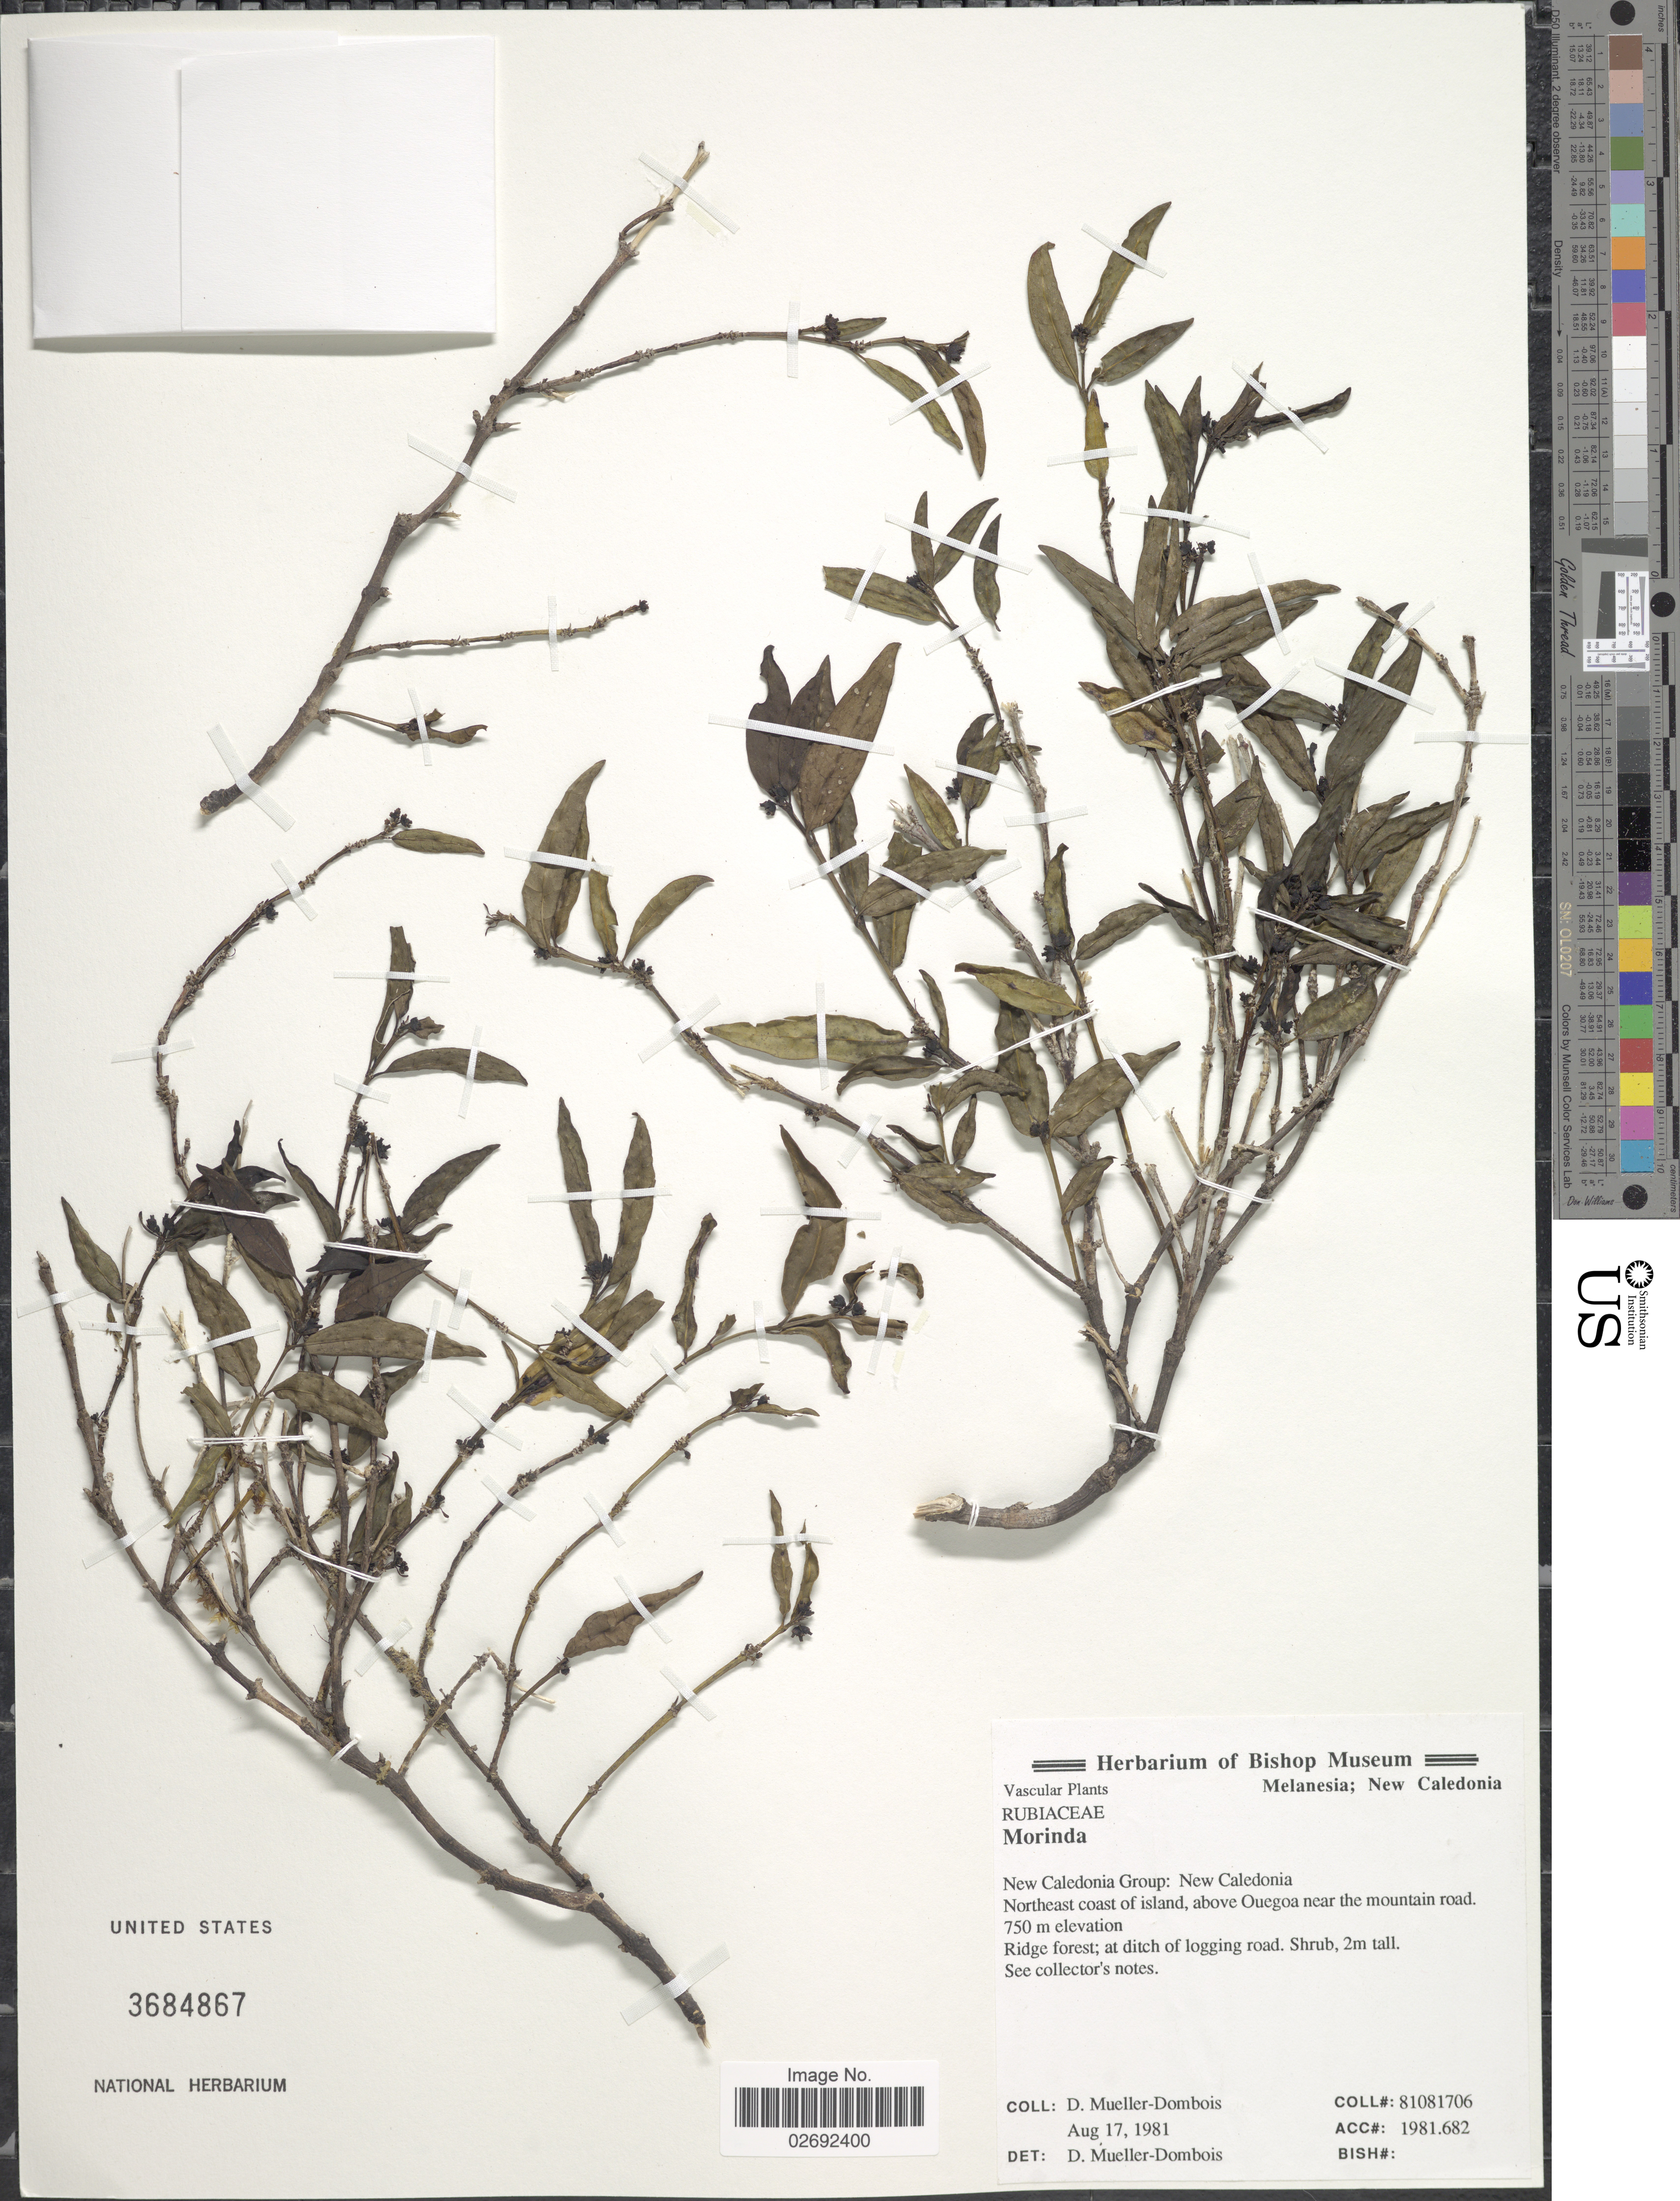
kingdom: Plantae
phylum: Tracheophyta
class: Magnoliopsida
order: Gentianales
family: Rubiaceae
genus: Morinda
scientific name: Morinda sp.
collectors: D. Meuller-Dombois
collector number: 81081706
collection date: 1981-08-17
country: New Caledonia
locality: New Caledonia Group: New Caledonia. Northeast coast of island, above Ouegoa near the mountain road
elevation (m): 750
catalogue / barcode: US 3684867